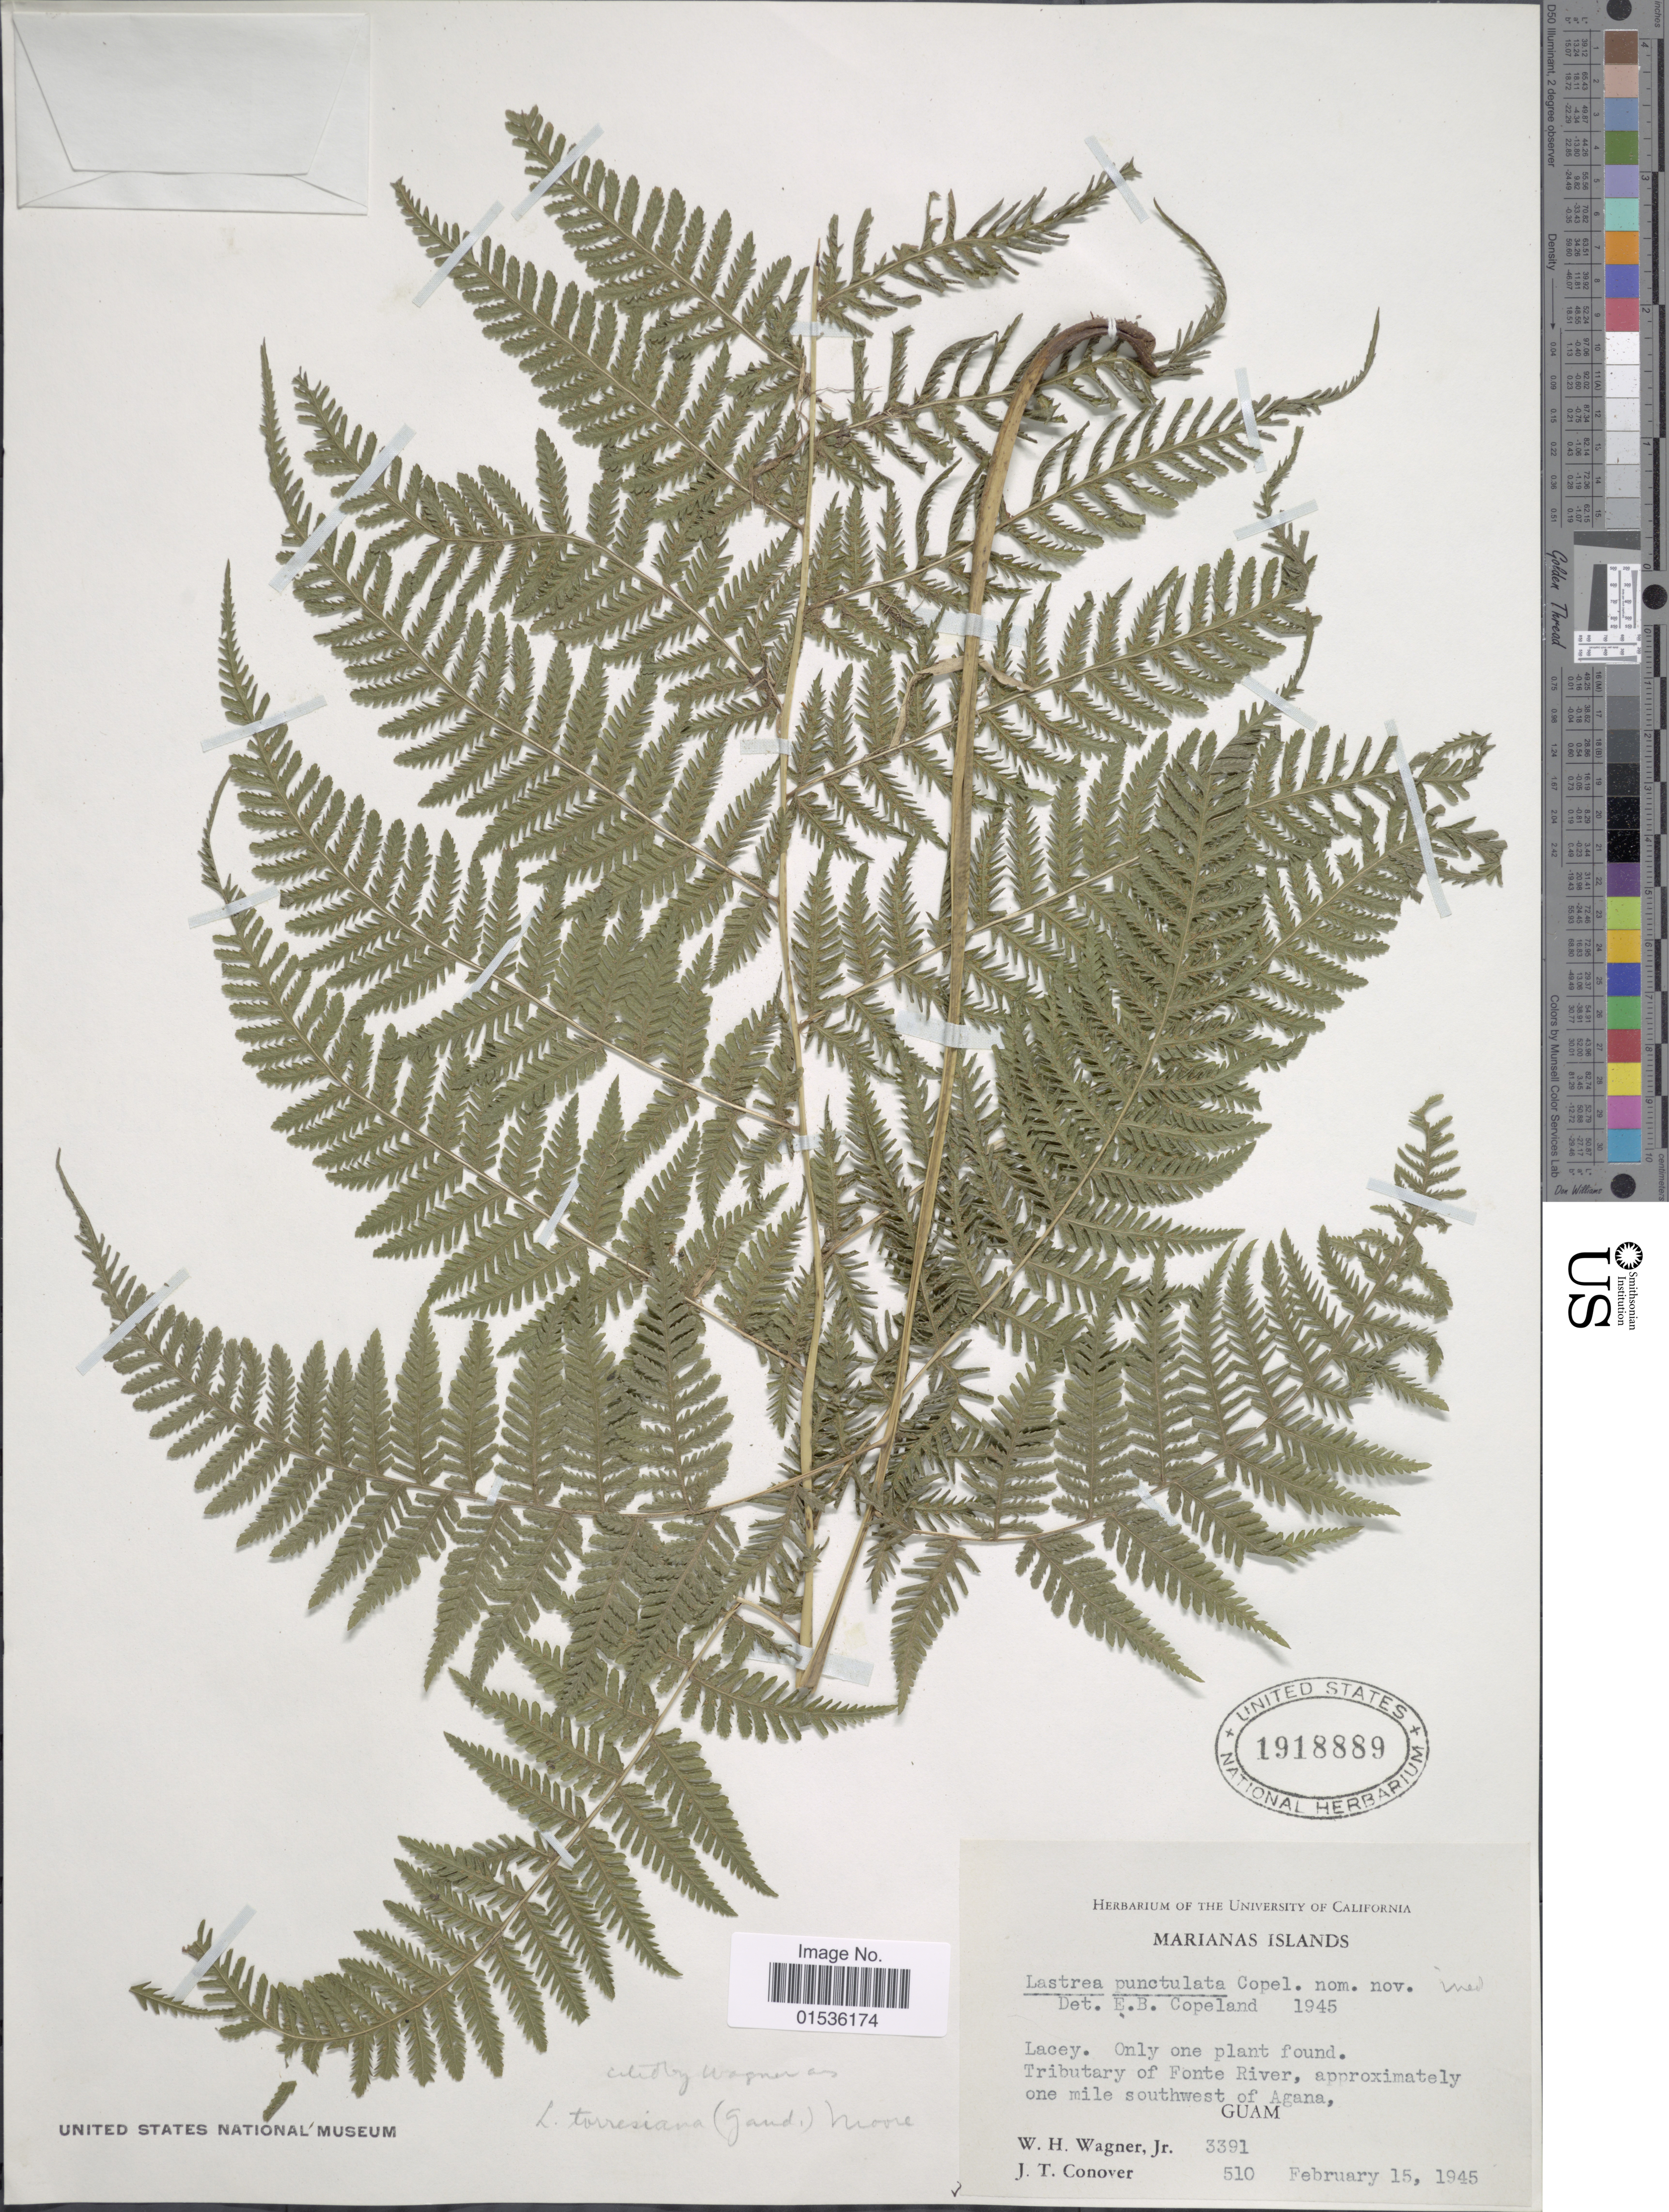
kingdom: Plantae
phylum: Tracheophyta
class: Polypodiopsida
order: Polypodiales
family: Thelypteridaceae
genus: Macrothelypteris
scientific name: Macrothelypteris torresiana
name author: (Gaudich.) Ching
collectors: W. H. Wagner & J. T. Conover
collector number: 3391/510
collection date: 1945-02-15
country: Guam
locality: Marianas Islands. Lacey. Tributary of Fonte River, approximately one mile southwest of Agana, Guam.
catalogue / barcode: US 1918889